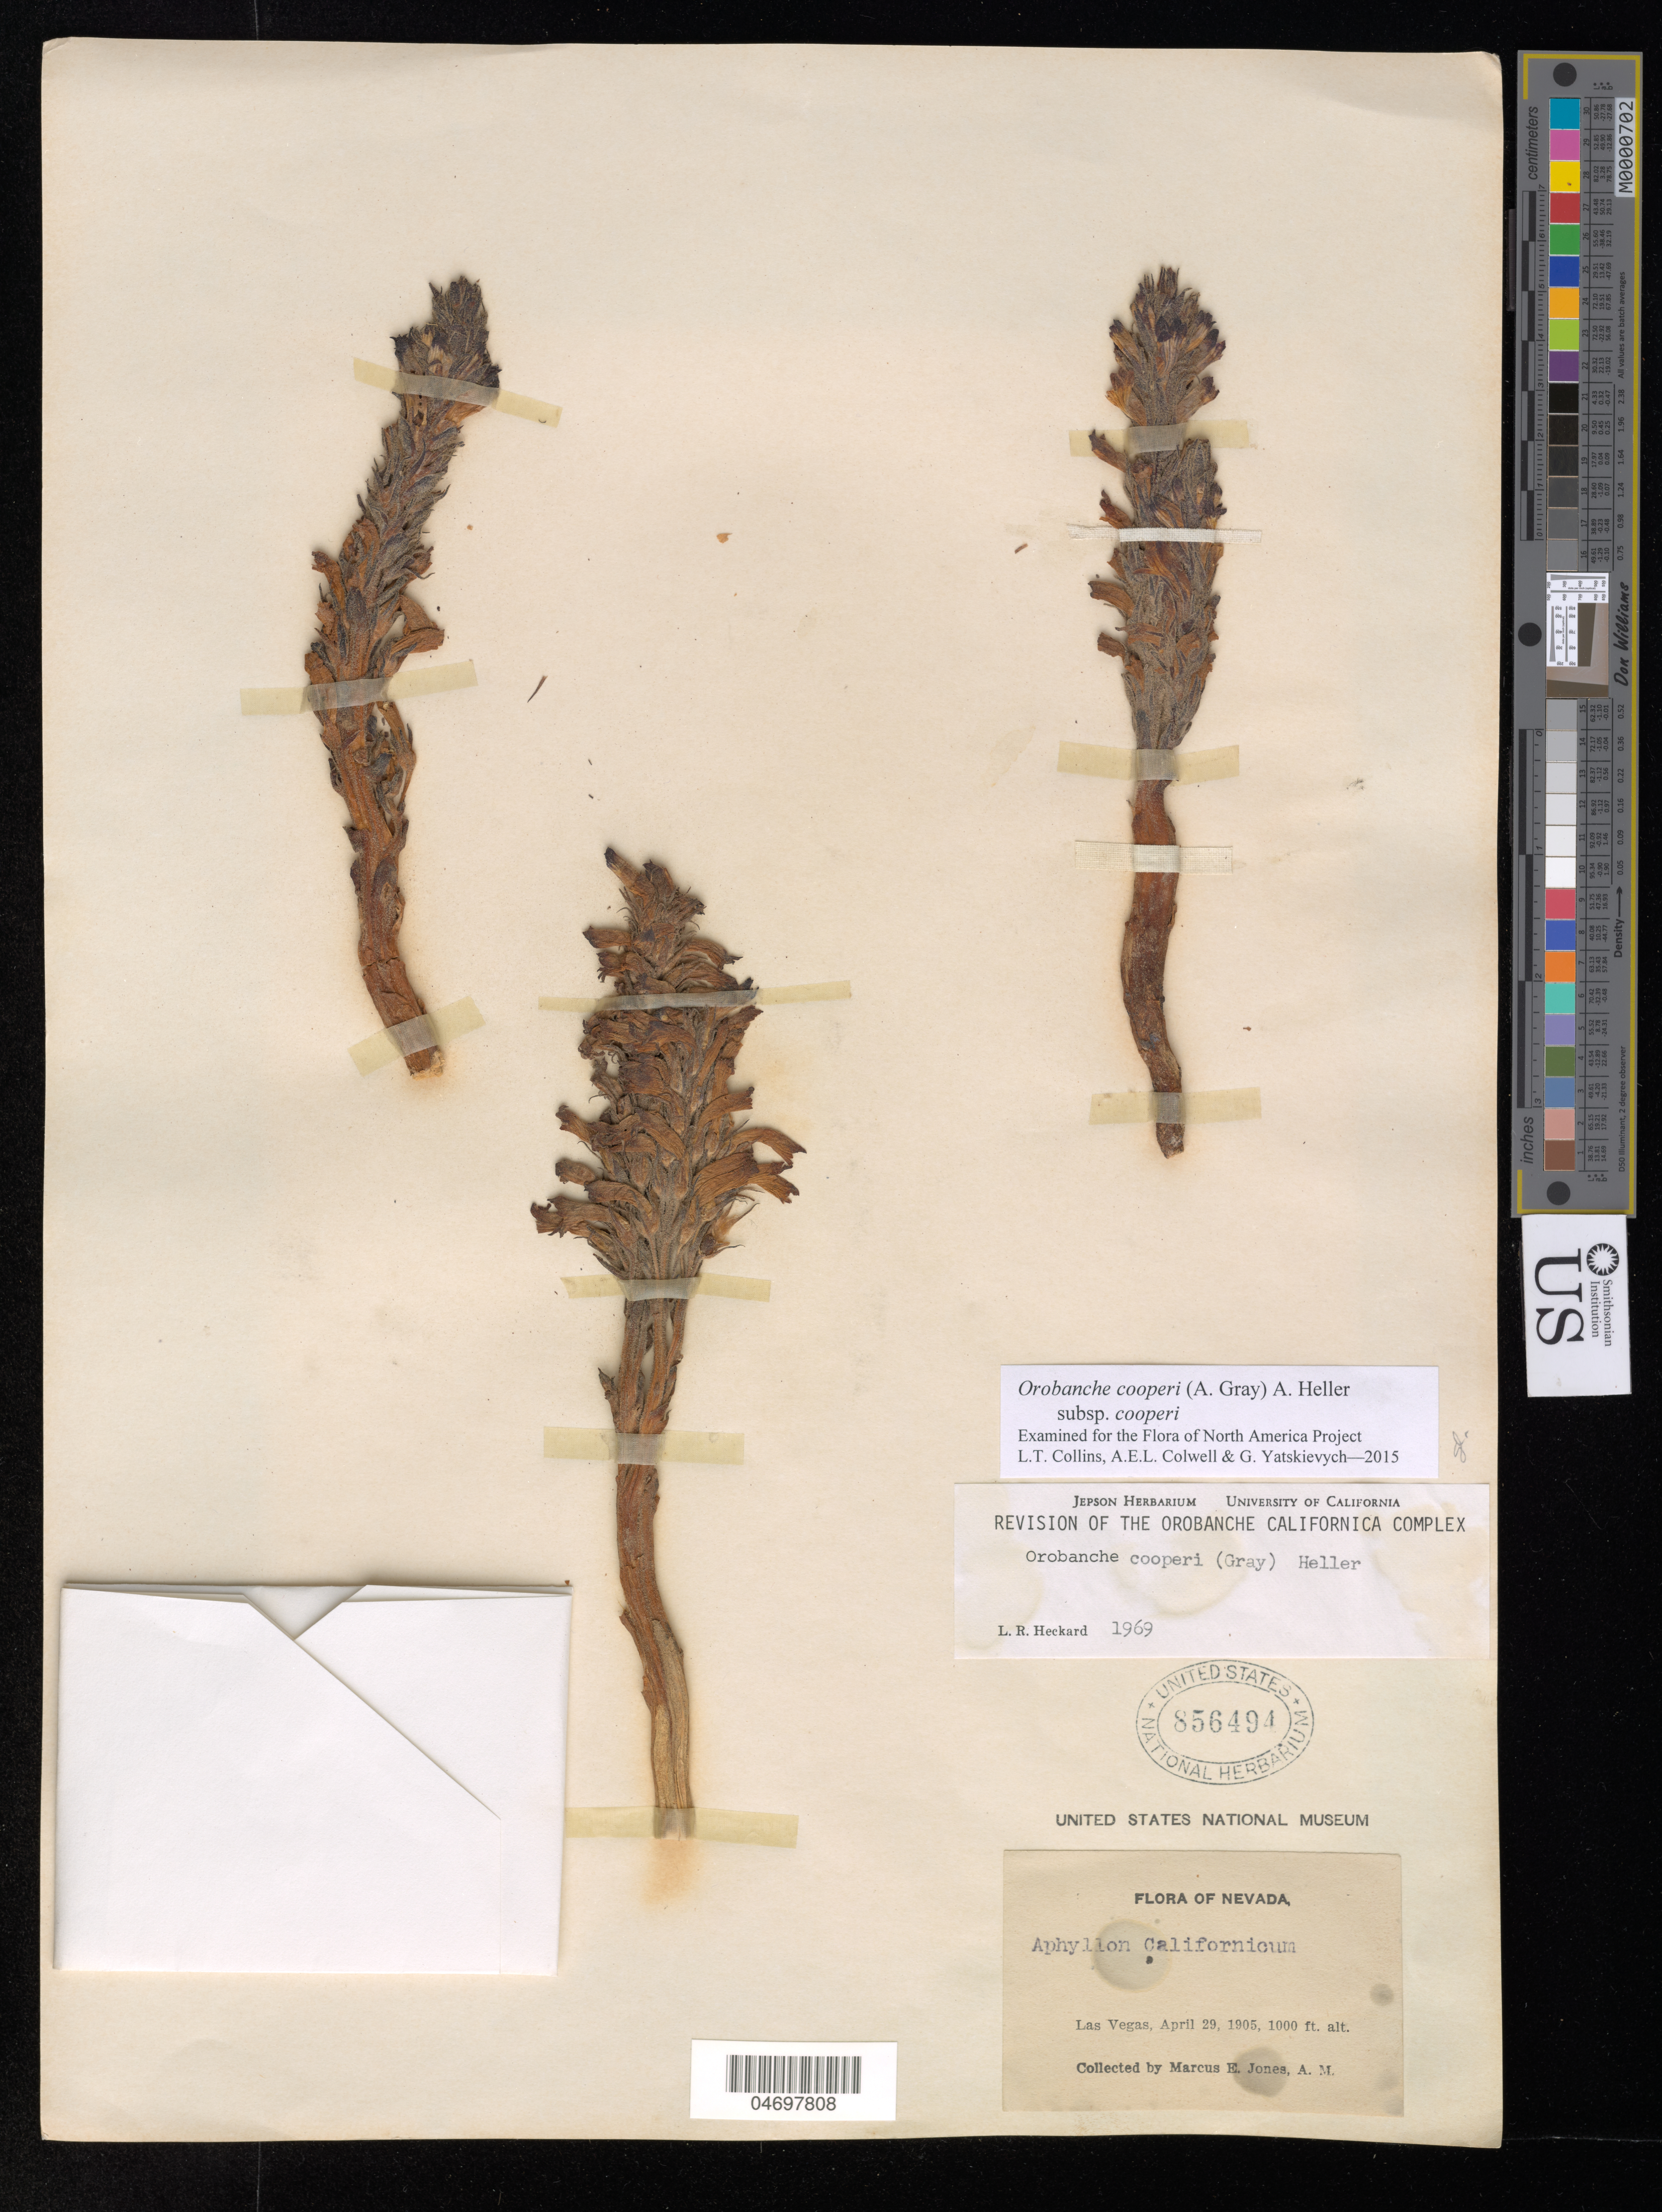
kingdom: Plantae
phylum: Tracheophyta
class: Magnoliopsida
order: Lamiales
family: Orobanchaceae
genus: Orobanche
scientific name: Orobanche cooperi subsp. cooperi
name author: (A. Gray) Heller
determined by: Collins, L. T.; Colwell, A. E.; Yatskievych, G. A.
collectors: M. E. Jones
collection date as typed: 29 Apr 1905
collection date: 1905-04-29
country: United States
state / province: Nevada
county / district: San Miguel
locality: Las Vegas.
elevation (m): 305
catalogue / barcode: US 856494